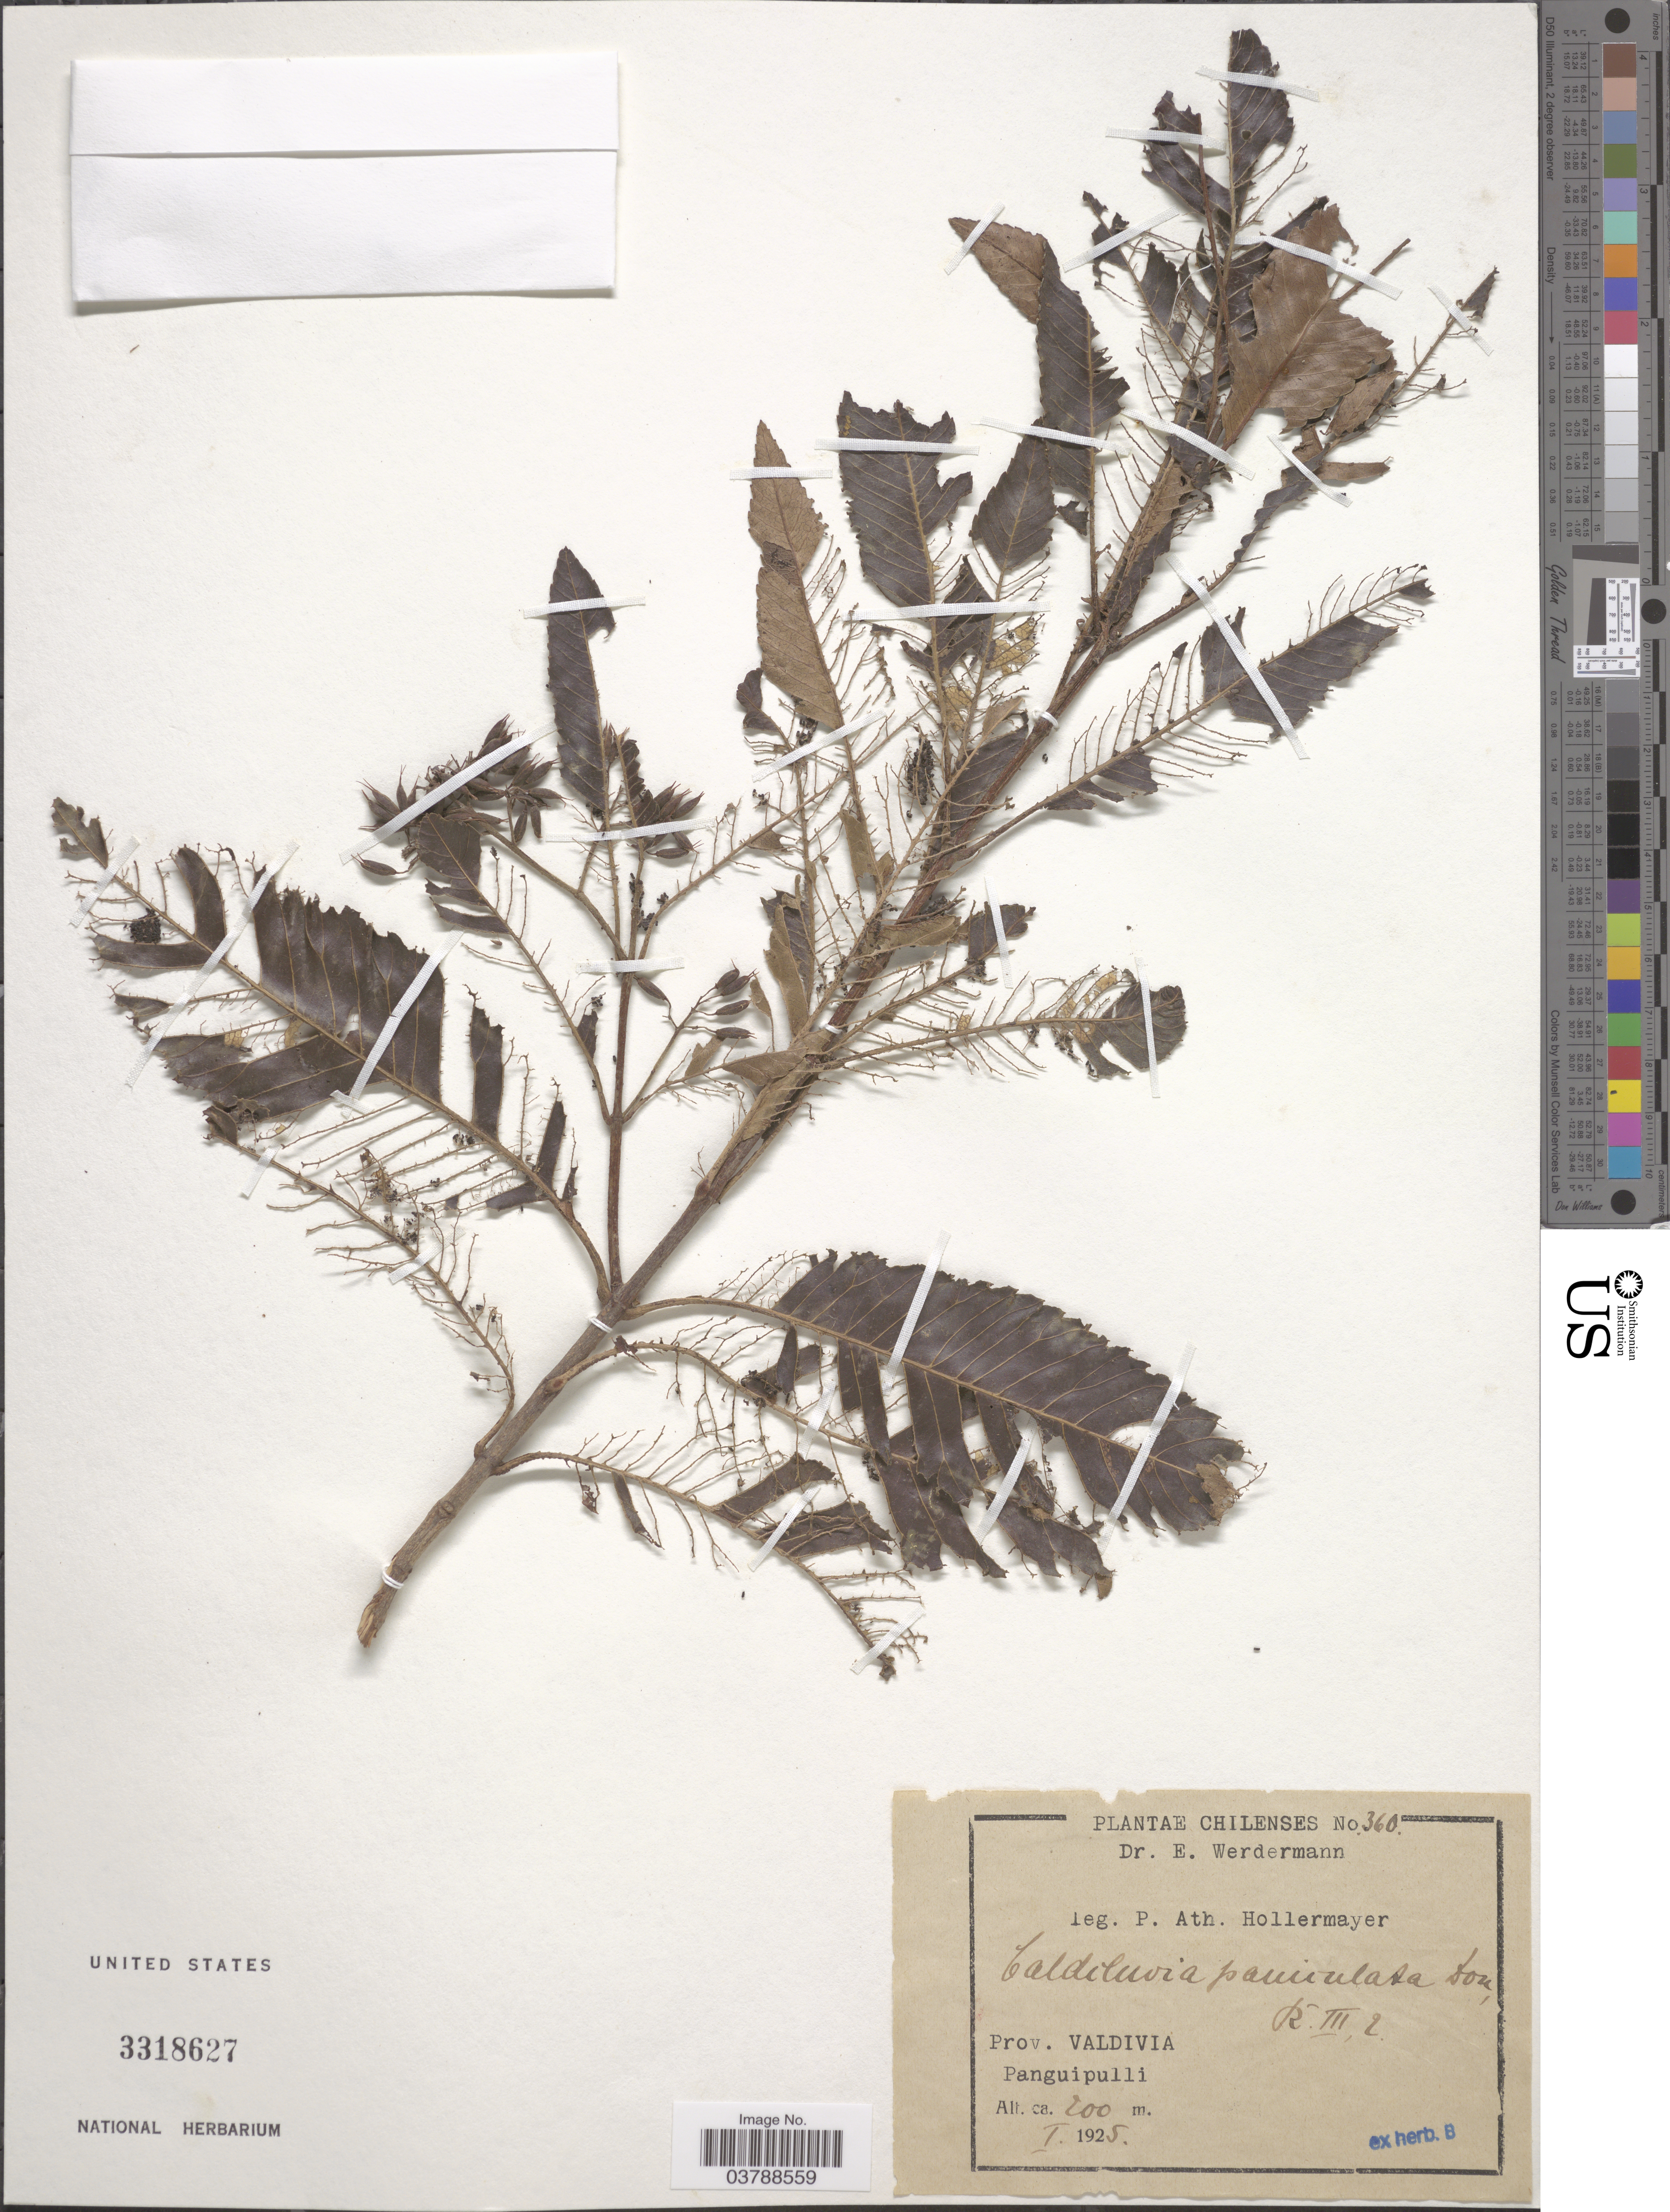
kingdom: Plantae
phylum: Tracheophyta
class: Magnoliopsida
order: Oxalidales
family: Cunoniaceae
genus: Caldcluvia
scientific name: Caldcluvia paniculata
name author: (Cav.) D. Don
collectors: P. Hollermayer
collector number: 360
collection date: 1925-01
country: Chile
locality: Prov. Valdivia. Panguipulli.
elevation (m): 200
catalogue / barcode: US 3318627